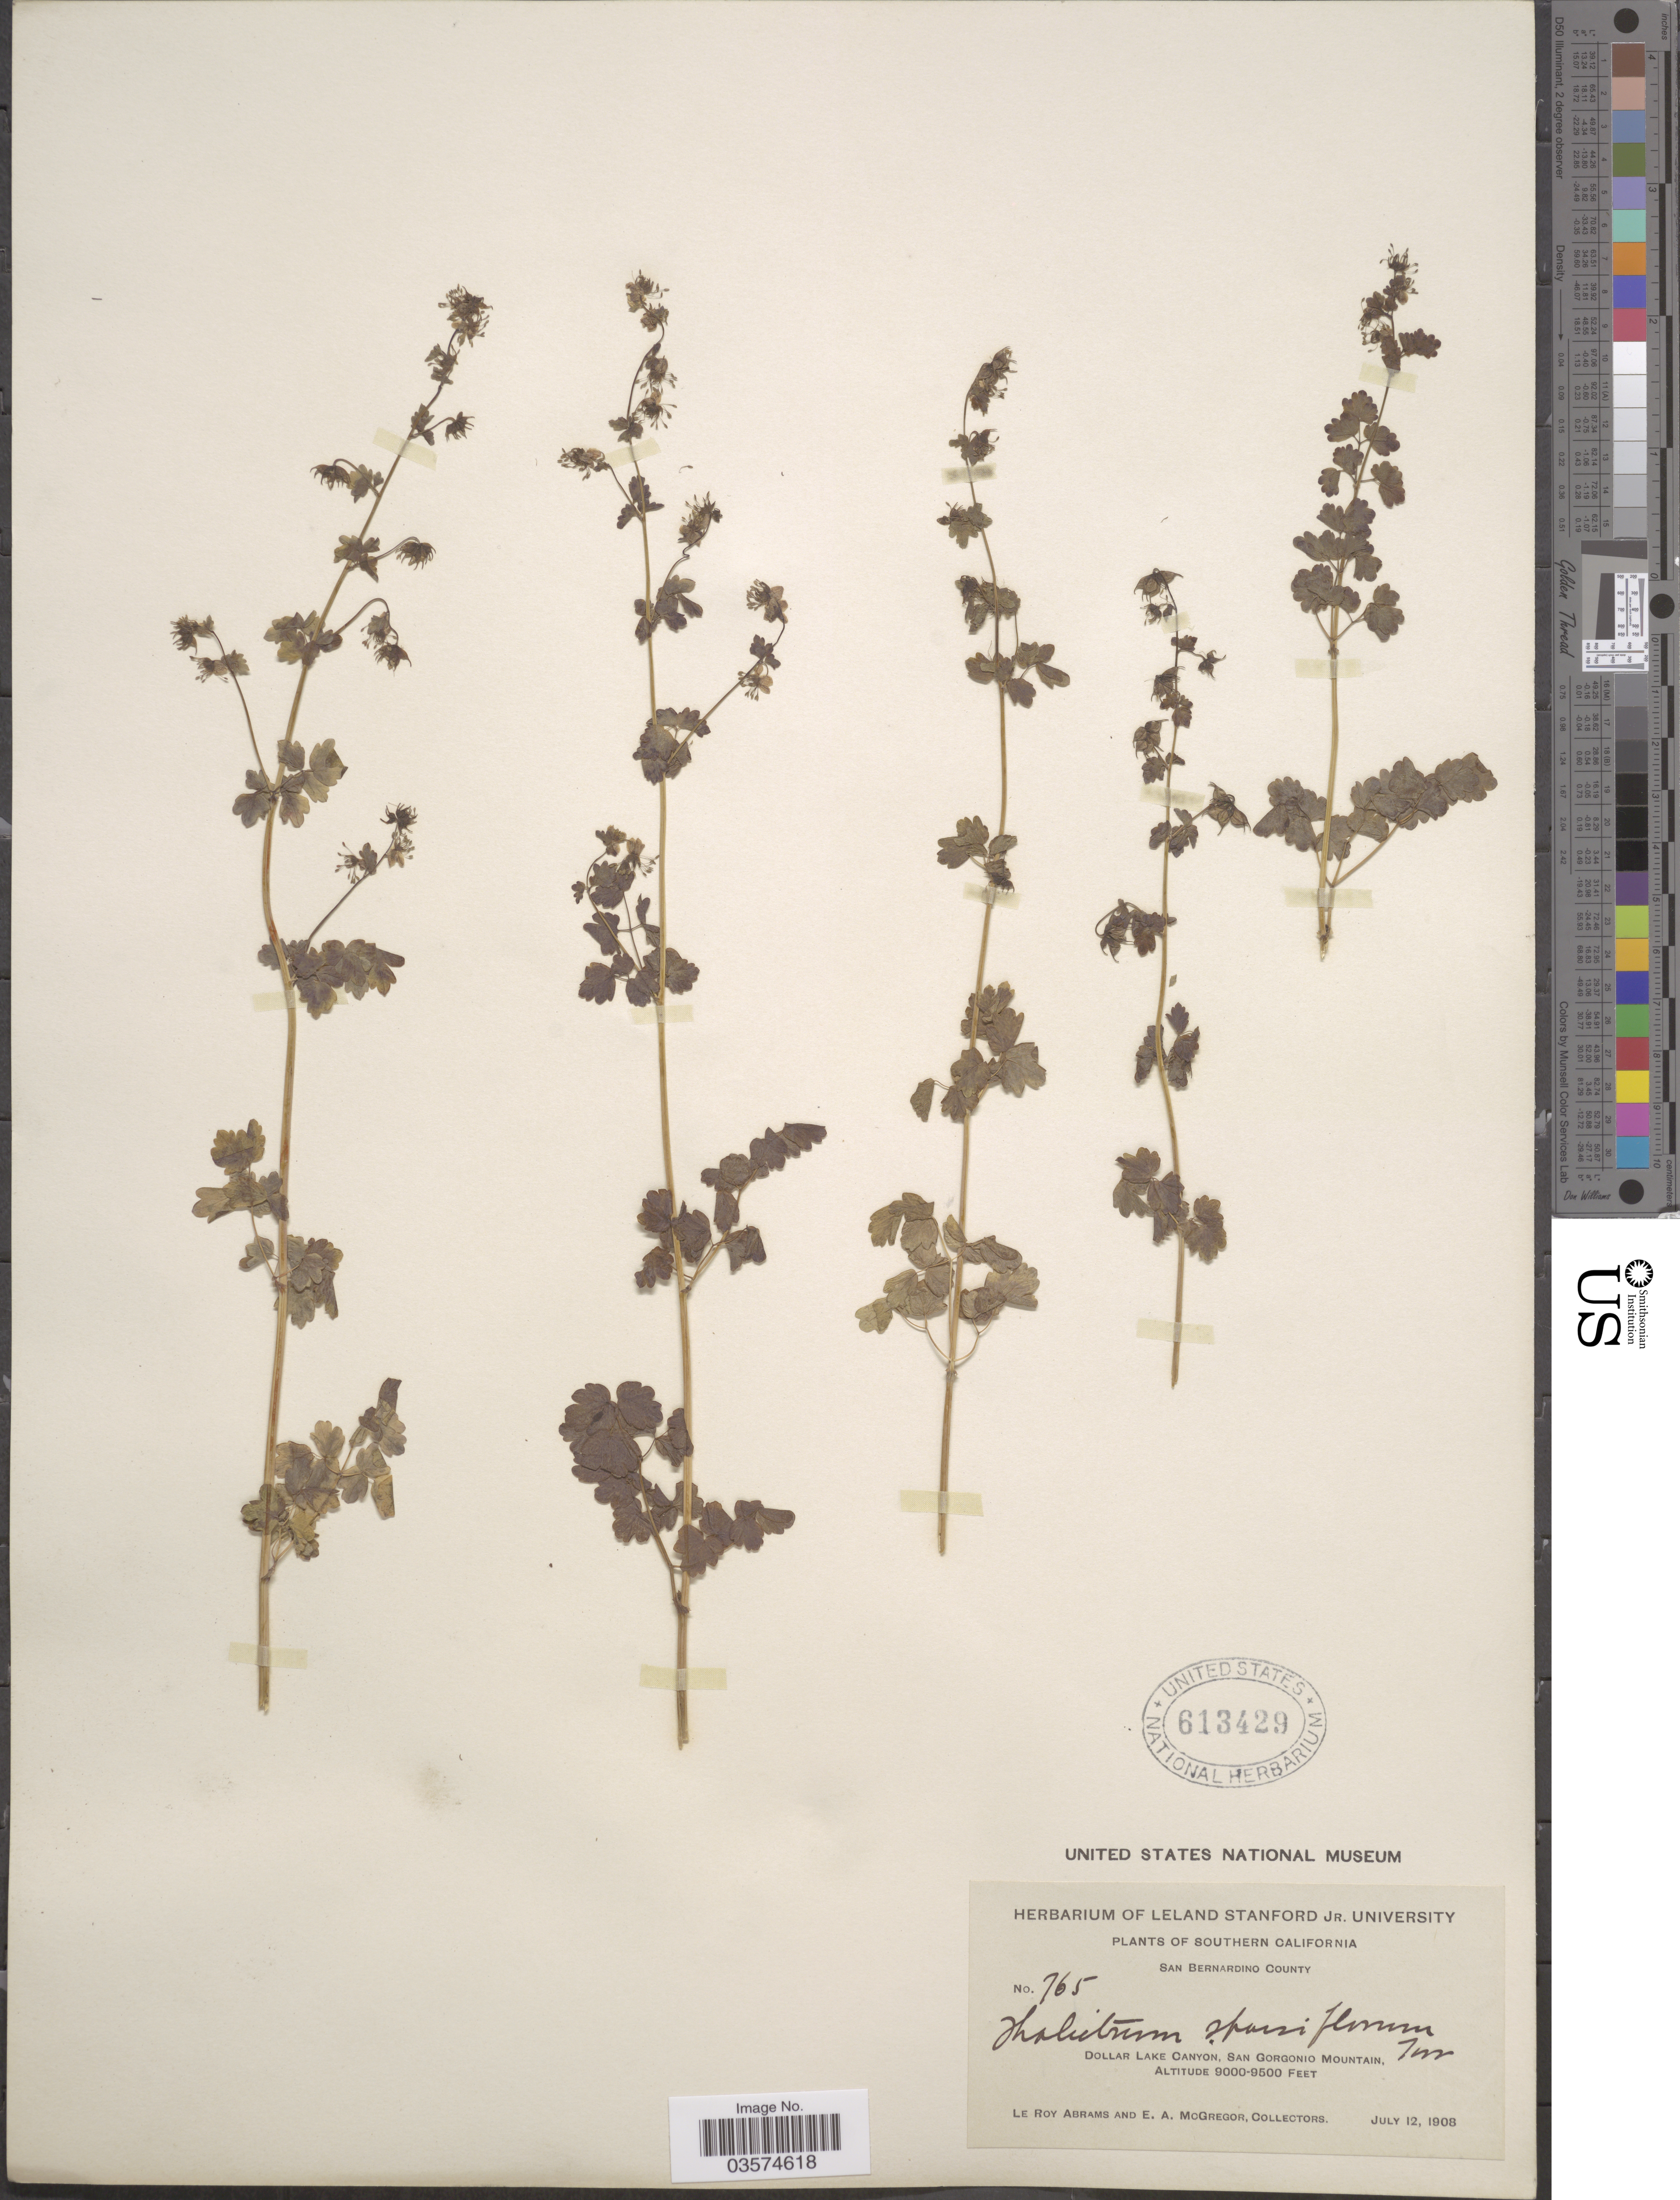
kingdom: Plantae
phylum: Tracheophyta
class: Magnoliopsida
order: Ranunculales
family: Ranunculaceae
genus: Thalictrum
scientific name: Thalictrum sparsiflorum var. nevadense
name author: B. Boivin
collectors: L. Abrams & E. A. McGregor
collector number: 765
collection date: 1908-07-12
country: United States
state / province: California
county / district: San Bernardino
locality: Southern. San Bernardino County. Dollar Lake Canyon, San Gorgonio Mountain.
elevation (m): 2743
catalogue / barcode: US 613429